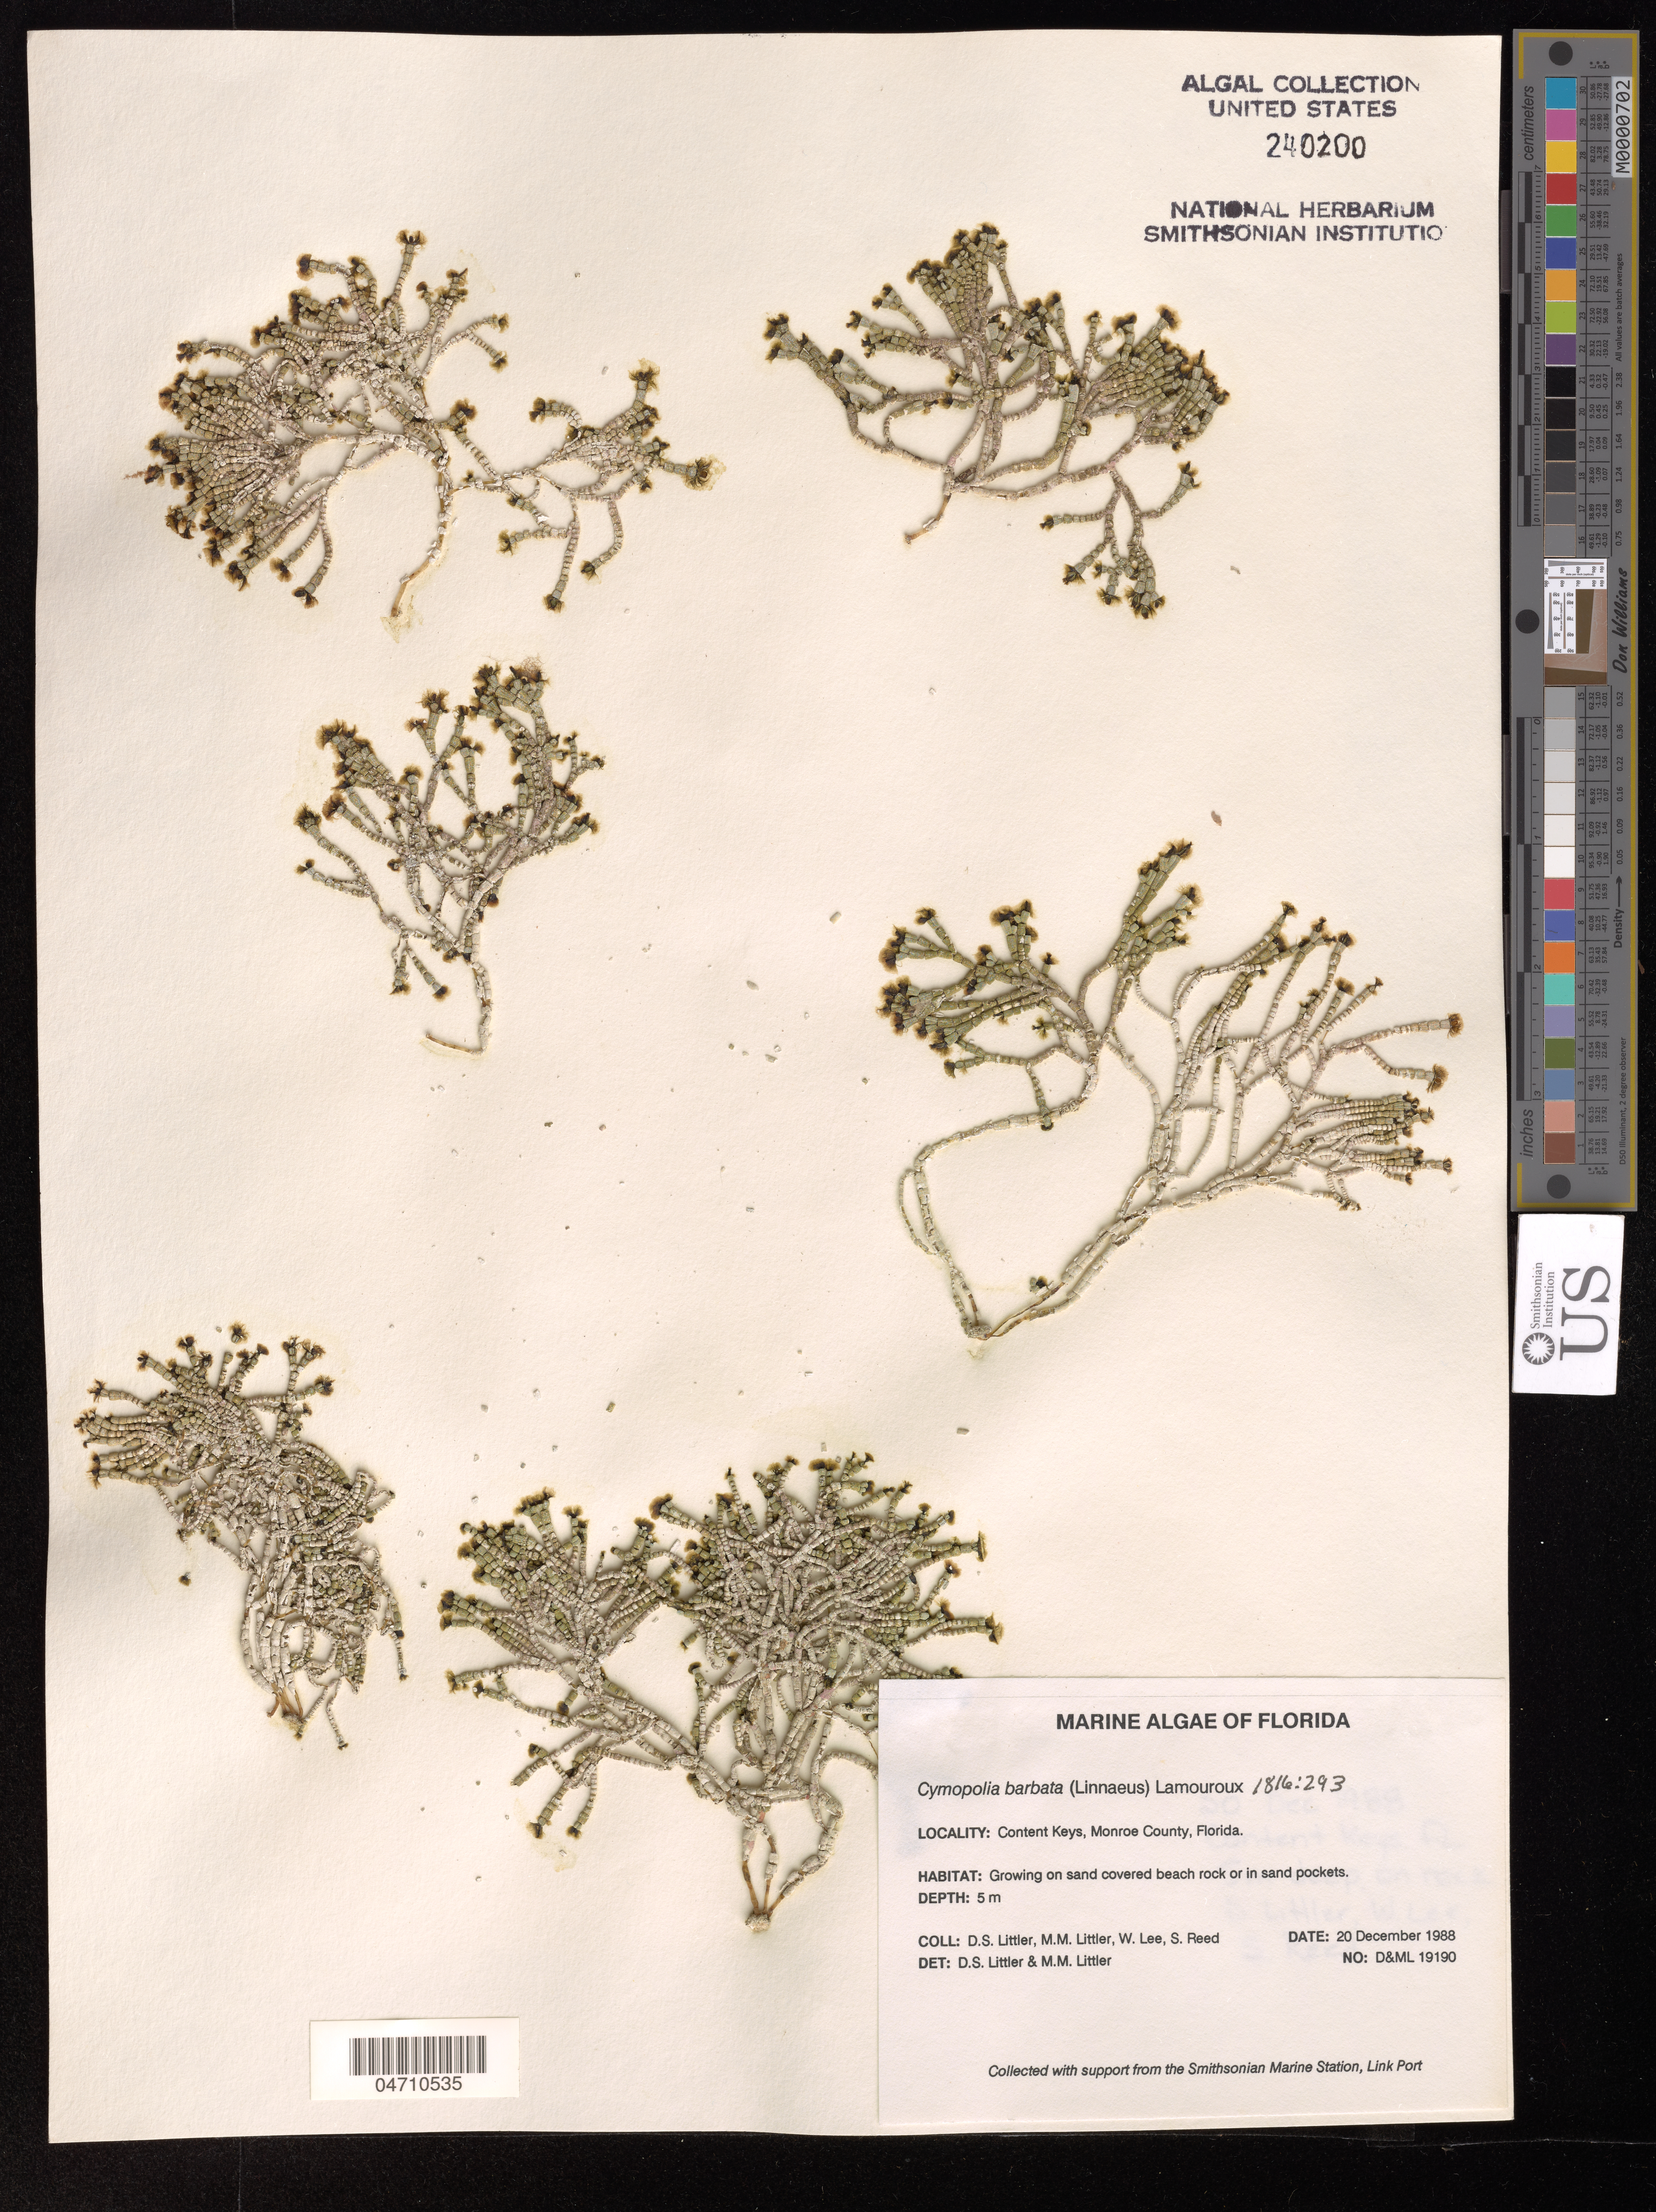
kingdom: Plantae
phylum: Chlorophyta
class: Ulvophyceae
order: Dasycladales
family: Dasycladaceae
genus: Cymopolia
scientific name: Cymopolia barbata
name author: (L.) J.V.Lamouroux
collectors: D. S. Littler, S. Reed & W. Lee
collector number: D&ML 19190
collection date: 1988-12-20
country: United States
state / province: Florida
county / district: Monroe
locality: Little Torch Key, Monroe County, Florida Keys. On the east side of the island.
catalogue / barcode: US 240200